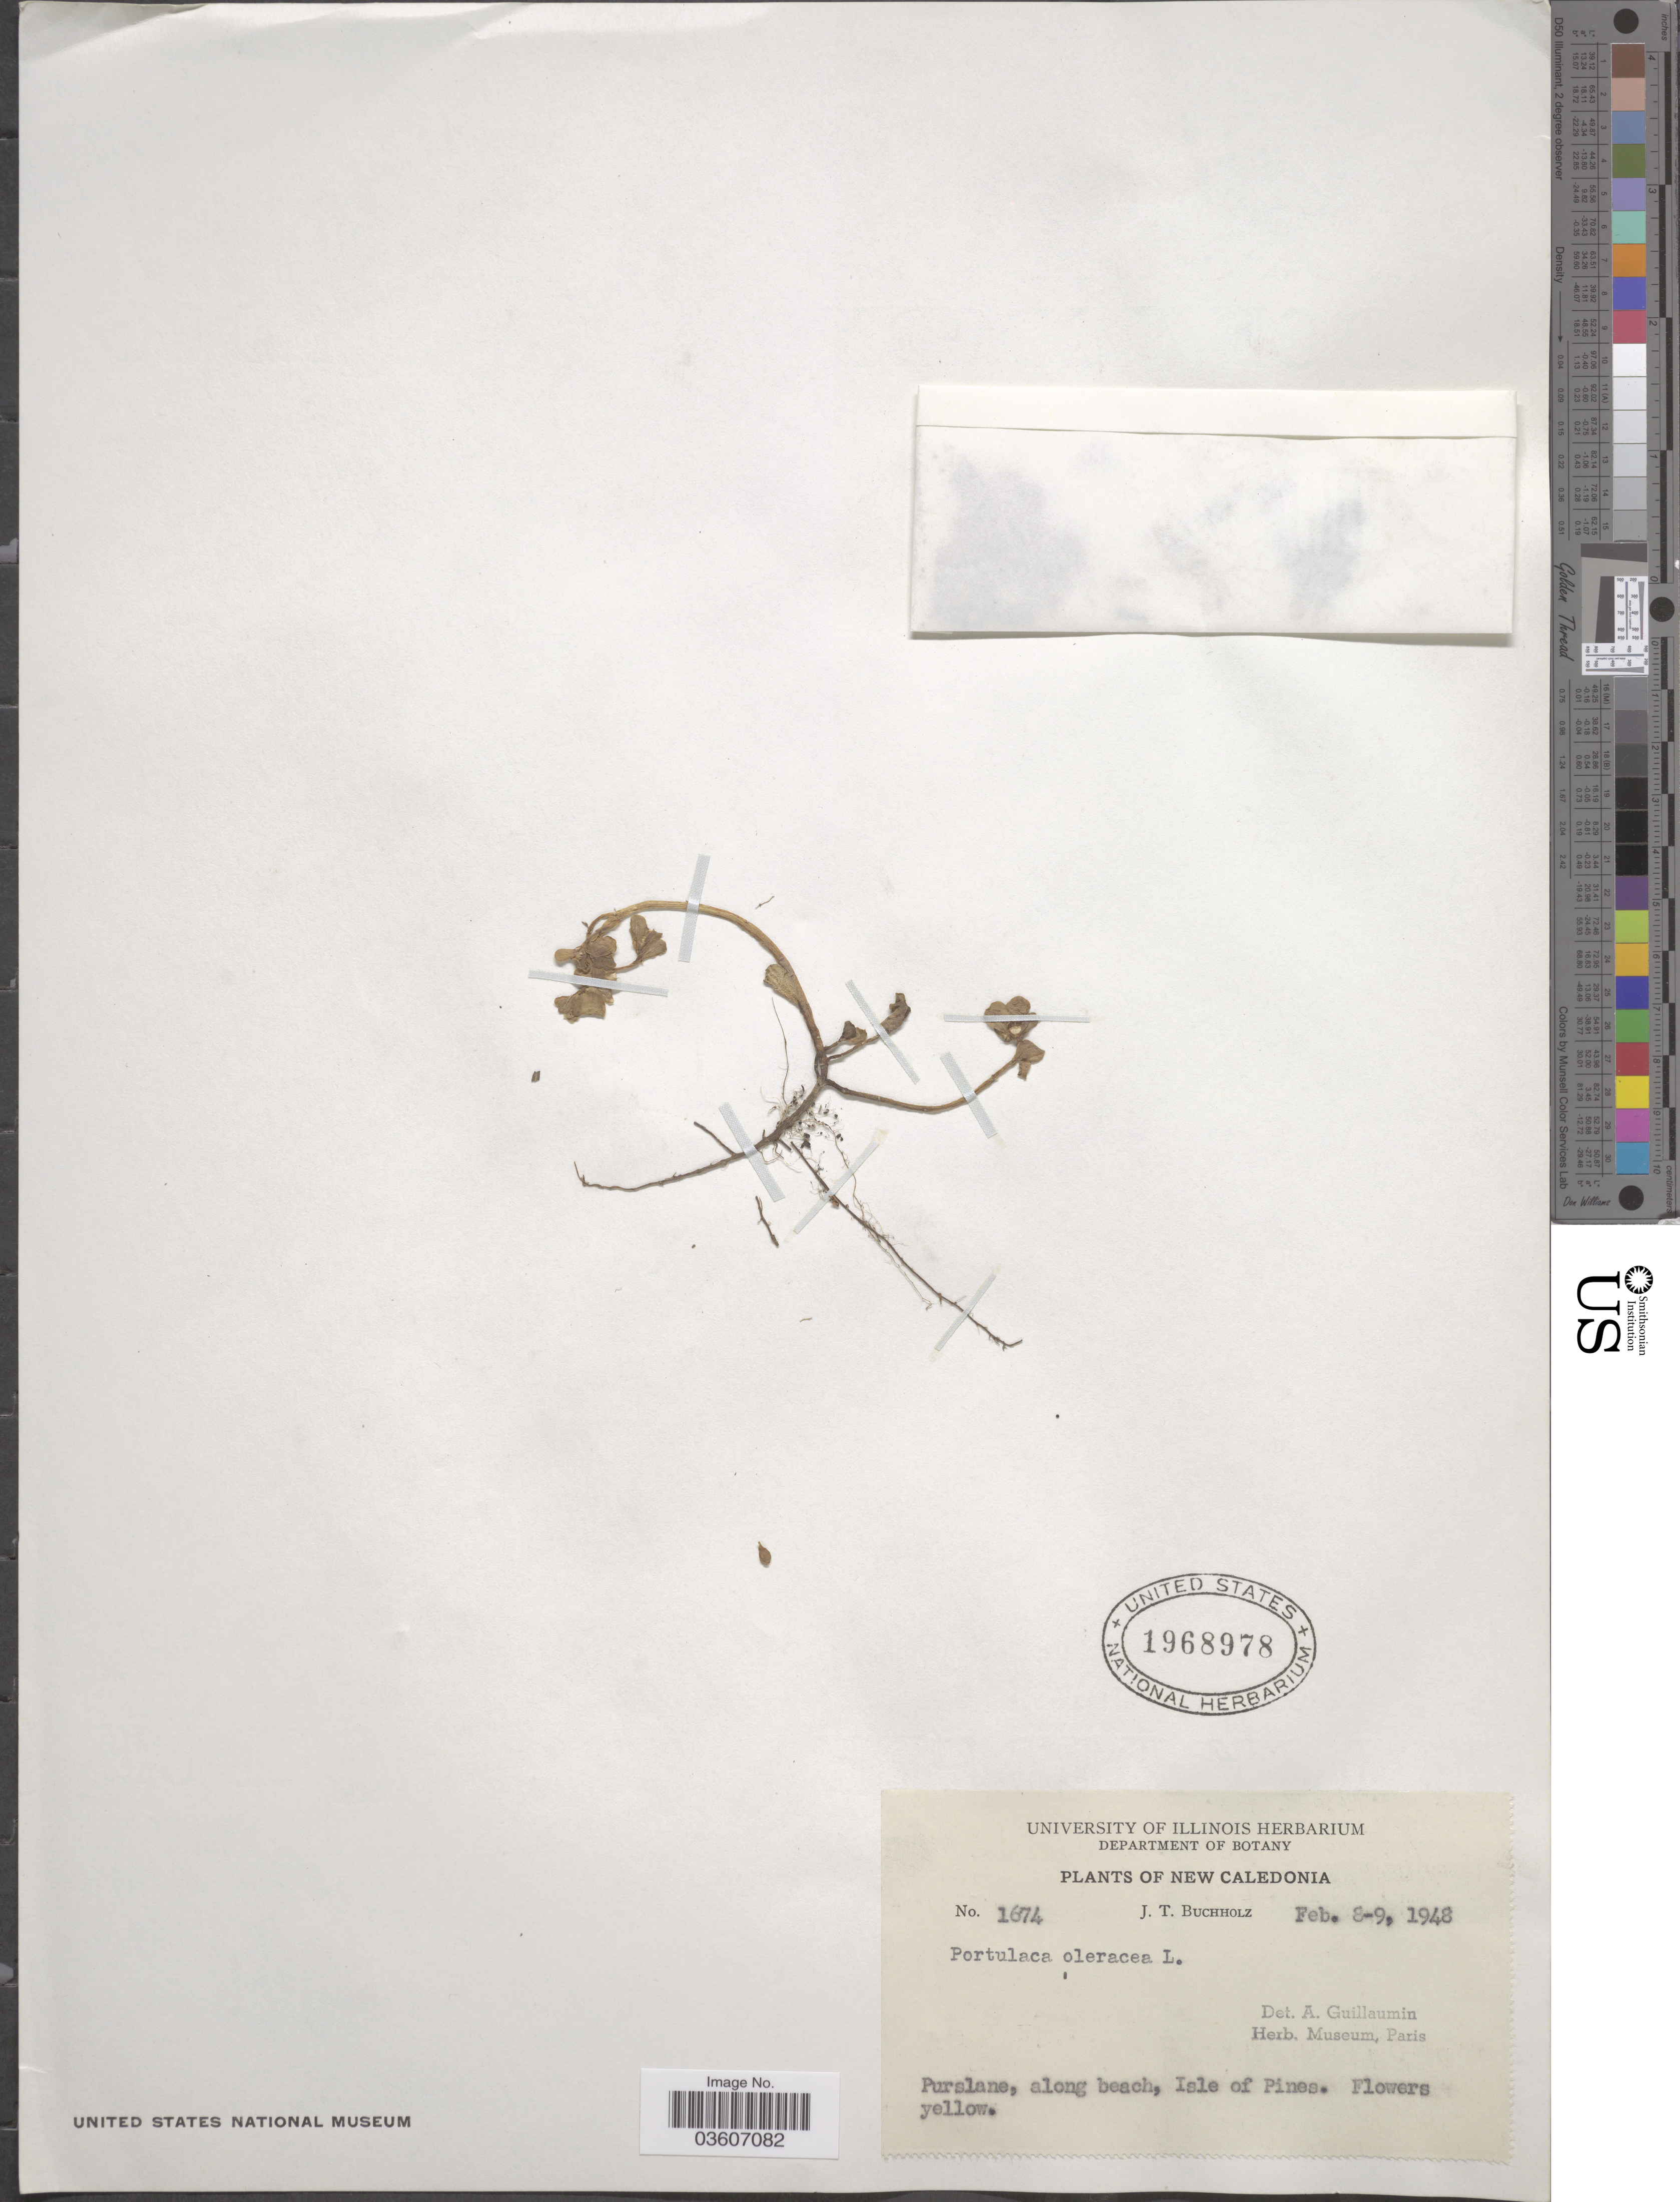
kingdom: Plantae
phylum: Tracheophyta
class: Magnoliopsida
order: Caryophyllales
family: Portulacaceae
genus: Portulaca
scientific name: Portulaca oleracea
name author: L.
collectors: J. T. Buchholz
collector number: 1674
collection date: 1948-02-08/1948-02-09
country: New Caledonia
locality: Purslane, along beach, Isle of Pines.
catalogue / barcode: US 1968978